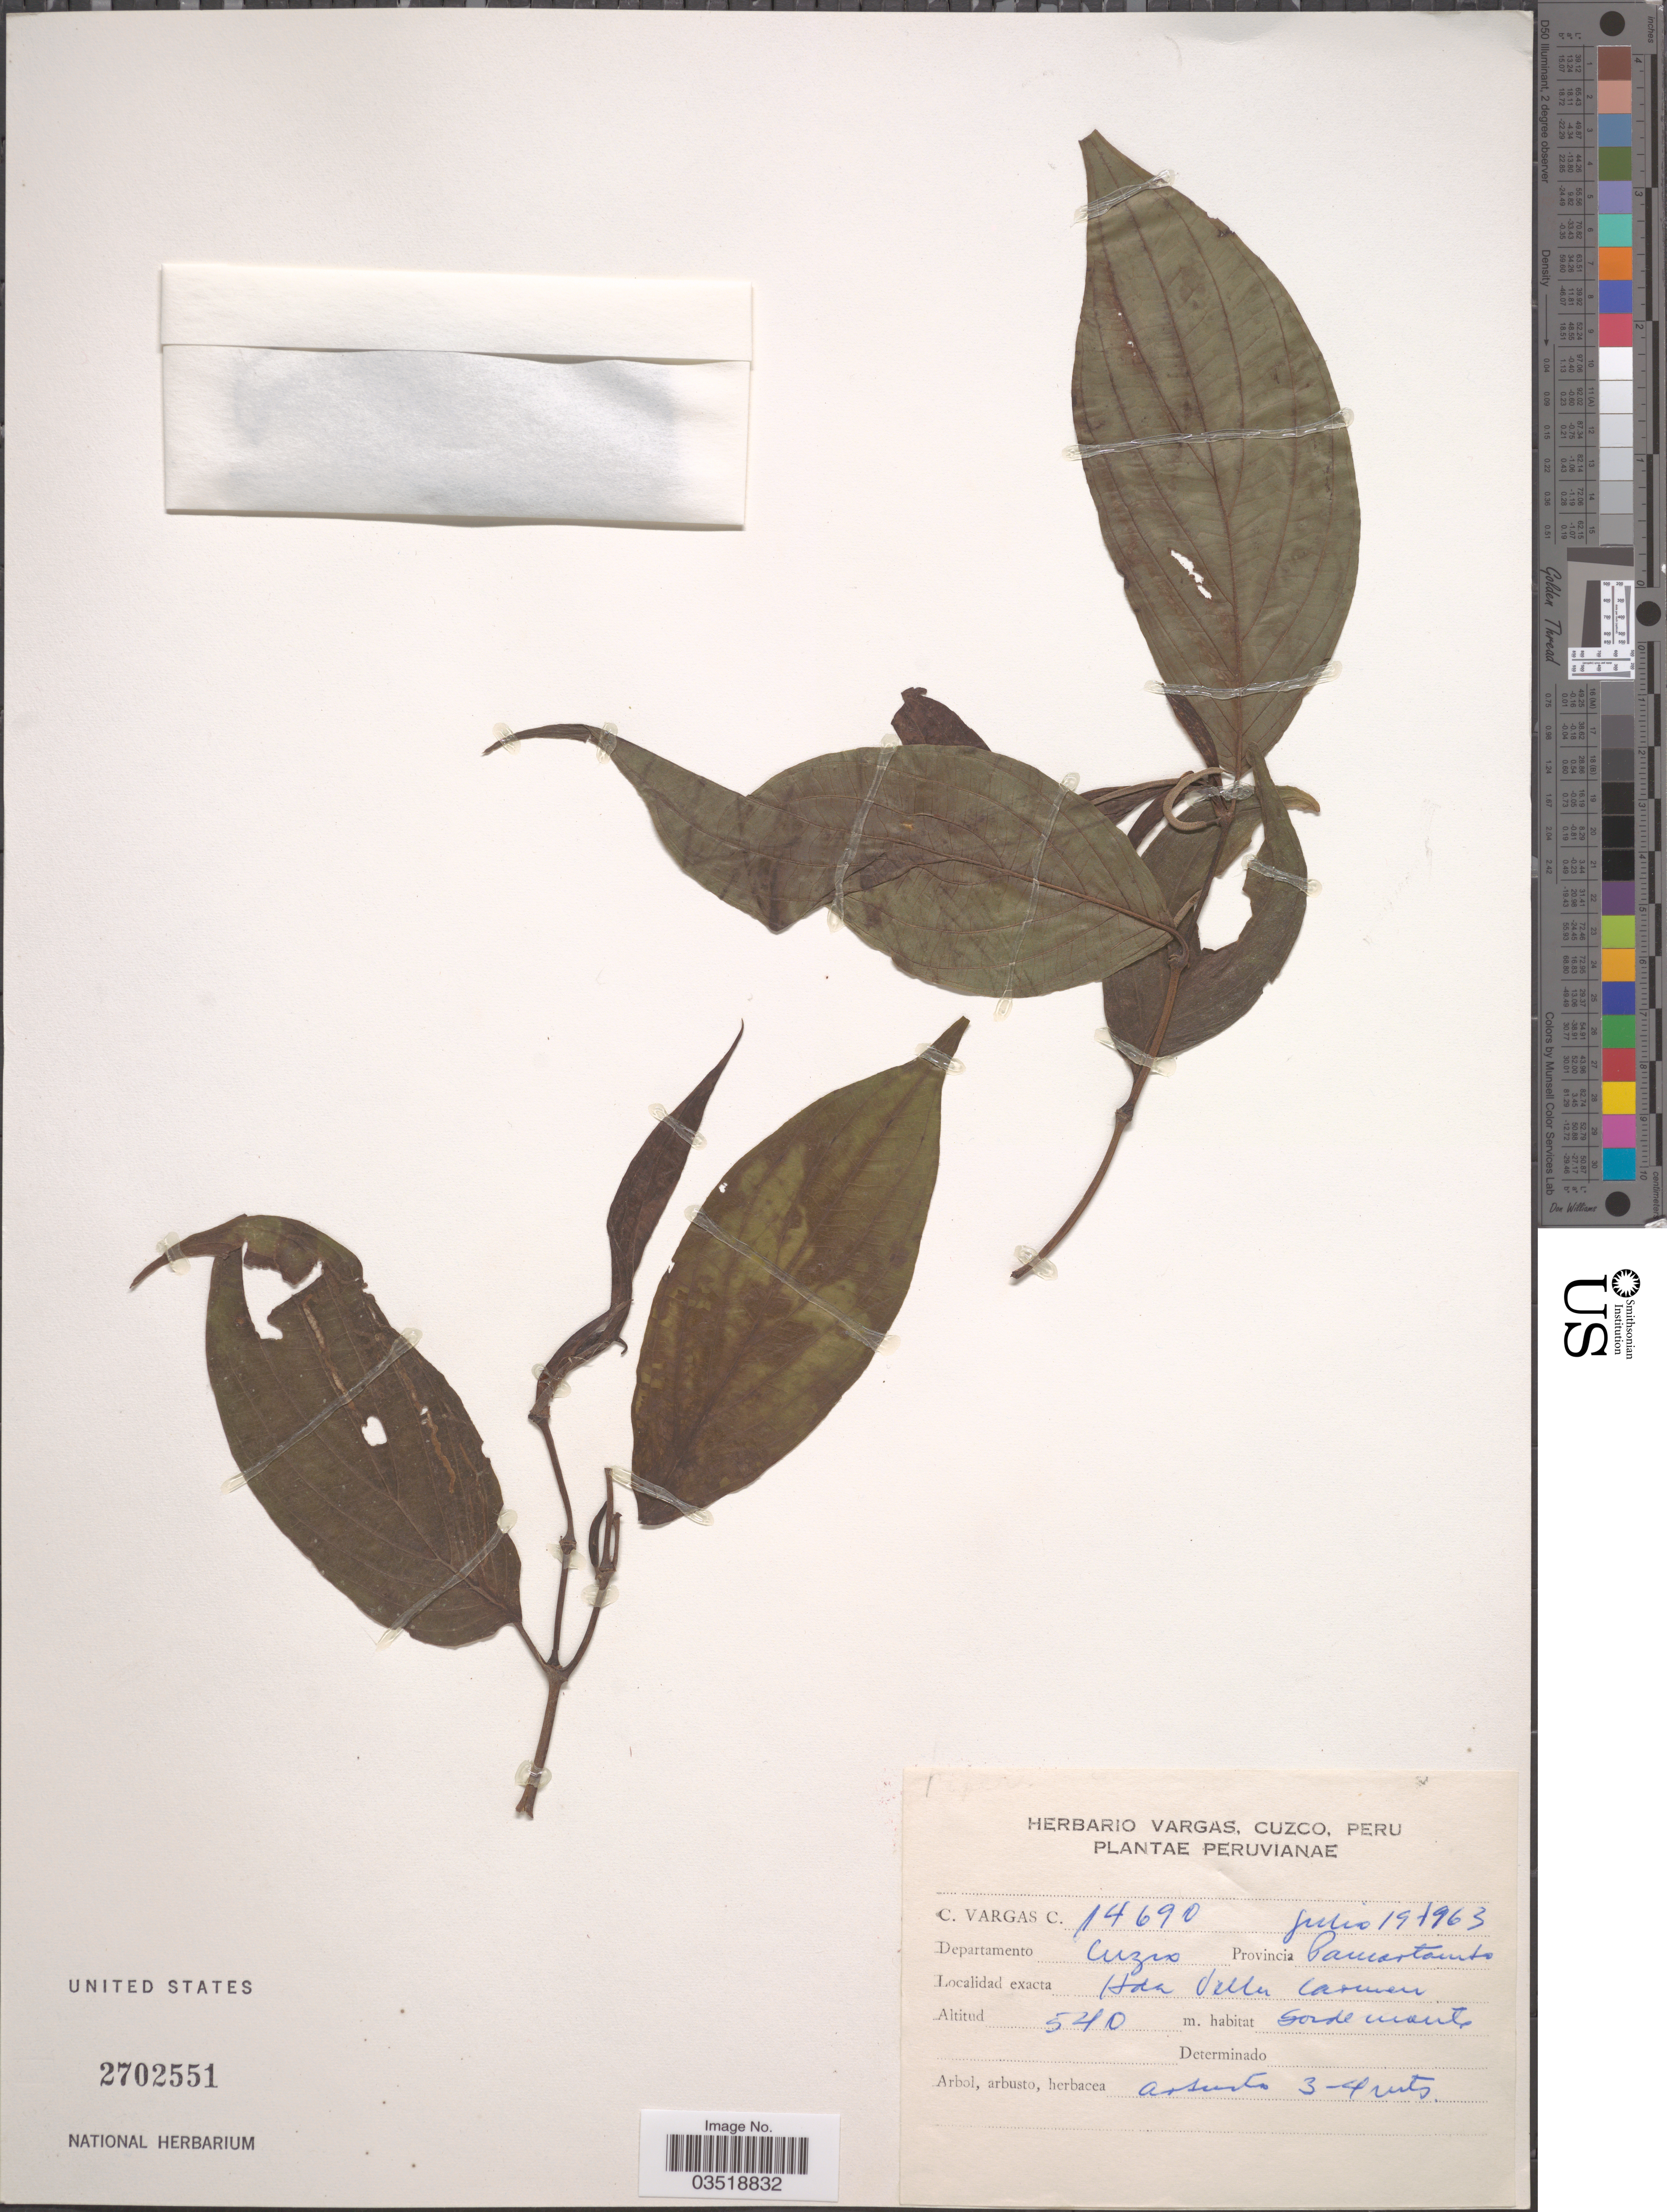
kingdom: Plantae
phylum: Tracheophyta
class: Magnoliopsida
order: Piperales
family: Piperaceae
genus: Piper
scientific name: Piper sp.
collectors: C. Vargas Calderón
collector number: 14690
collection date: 1963-07-19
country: Peru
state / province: Cusco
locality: Departamento Cuzco. Provincia Paucartambo. Hda Villa Carmen.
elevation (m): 540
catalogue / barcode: US 2702551